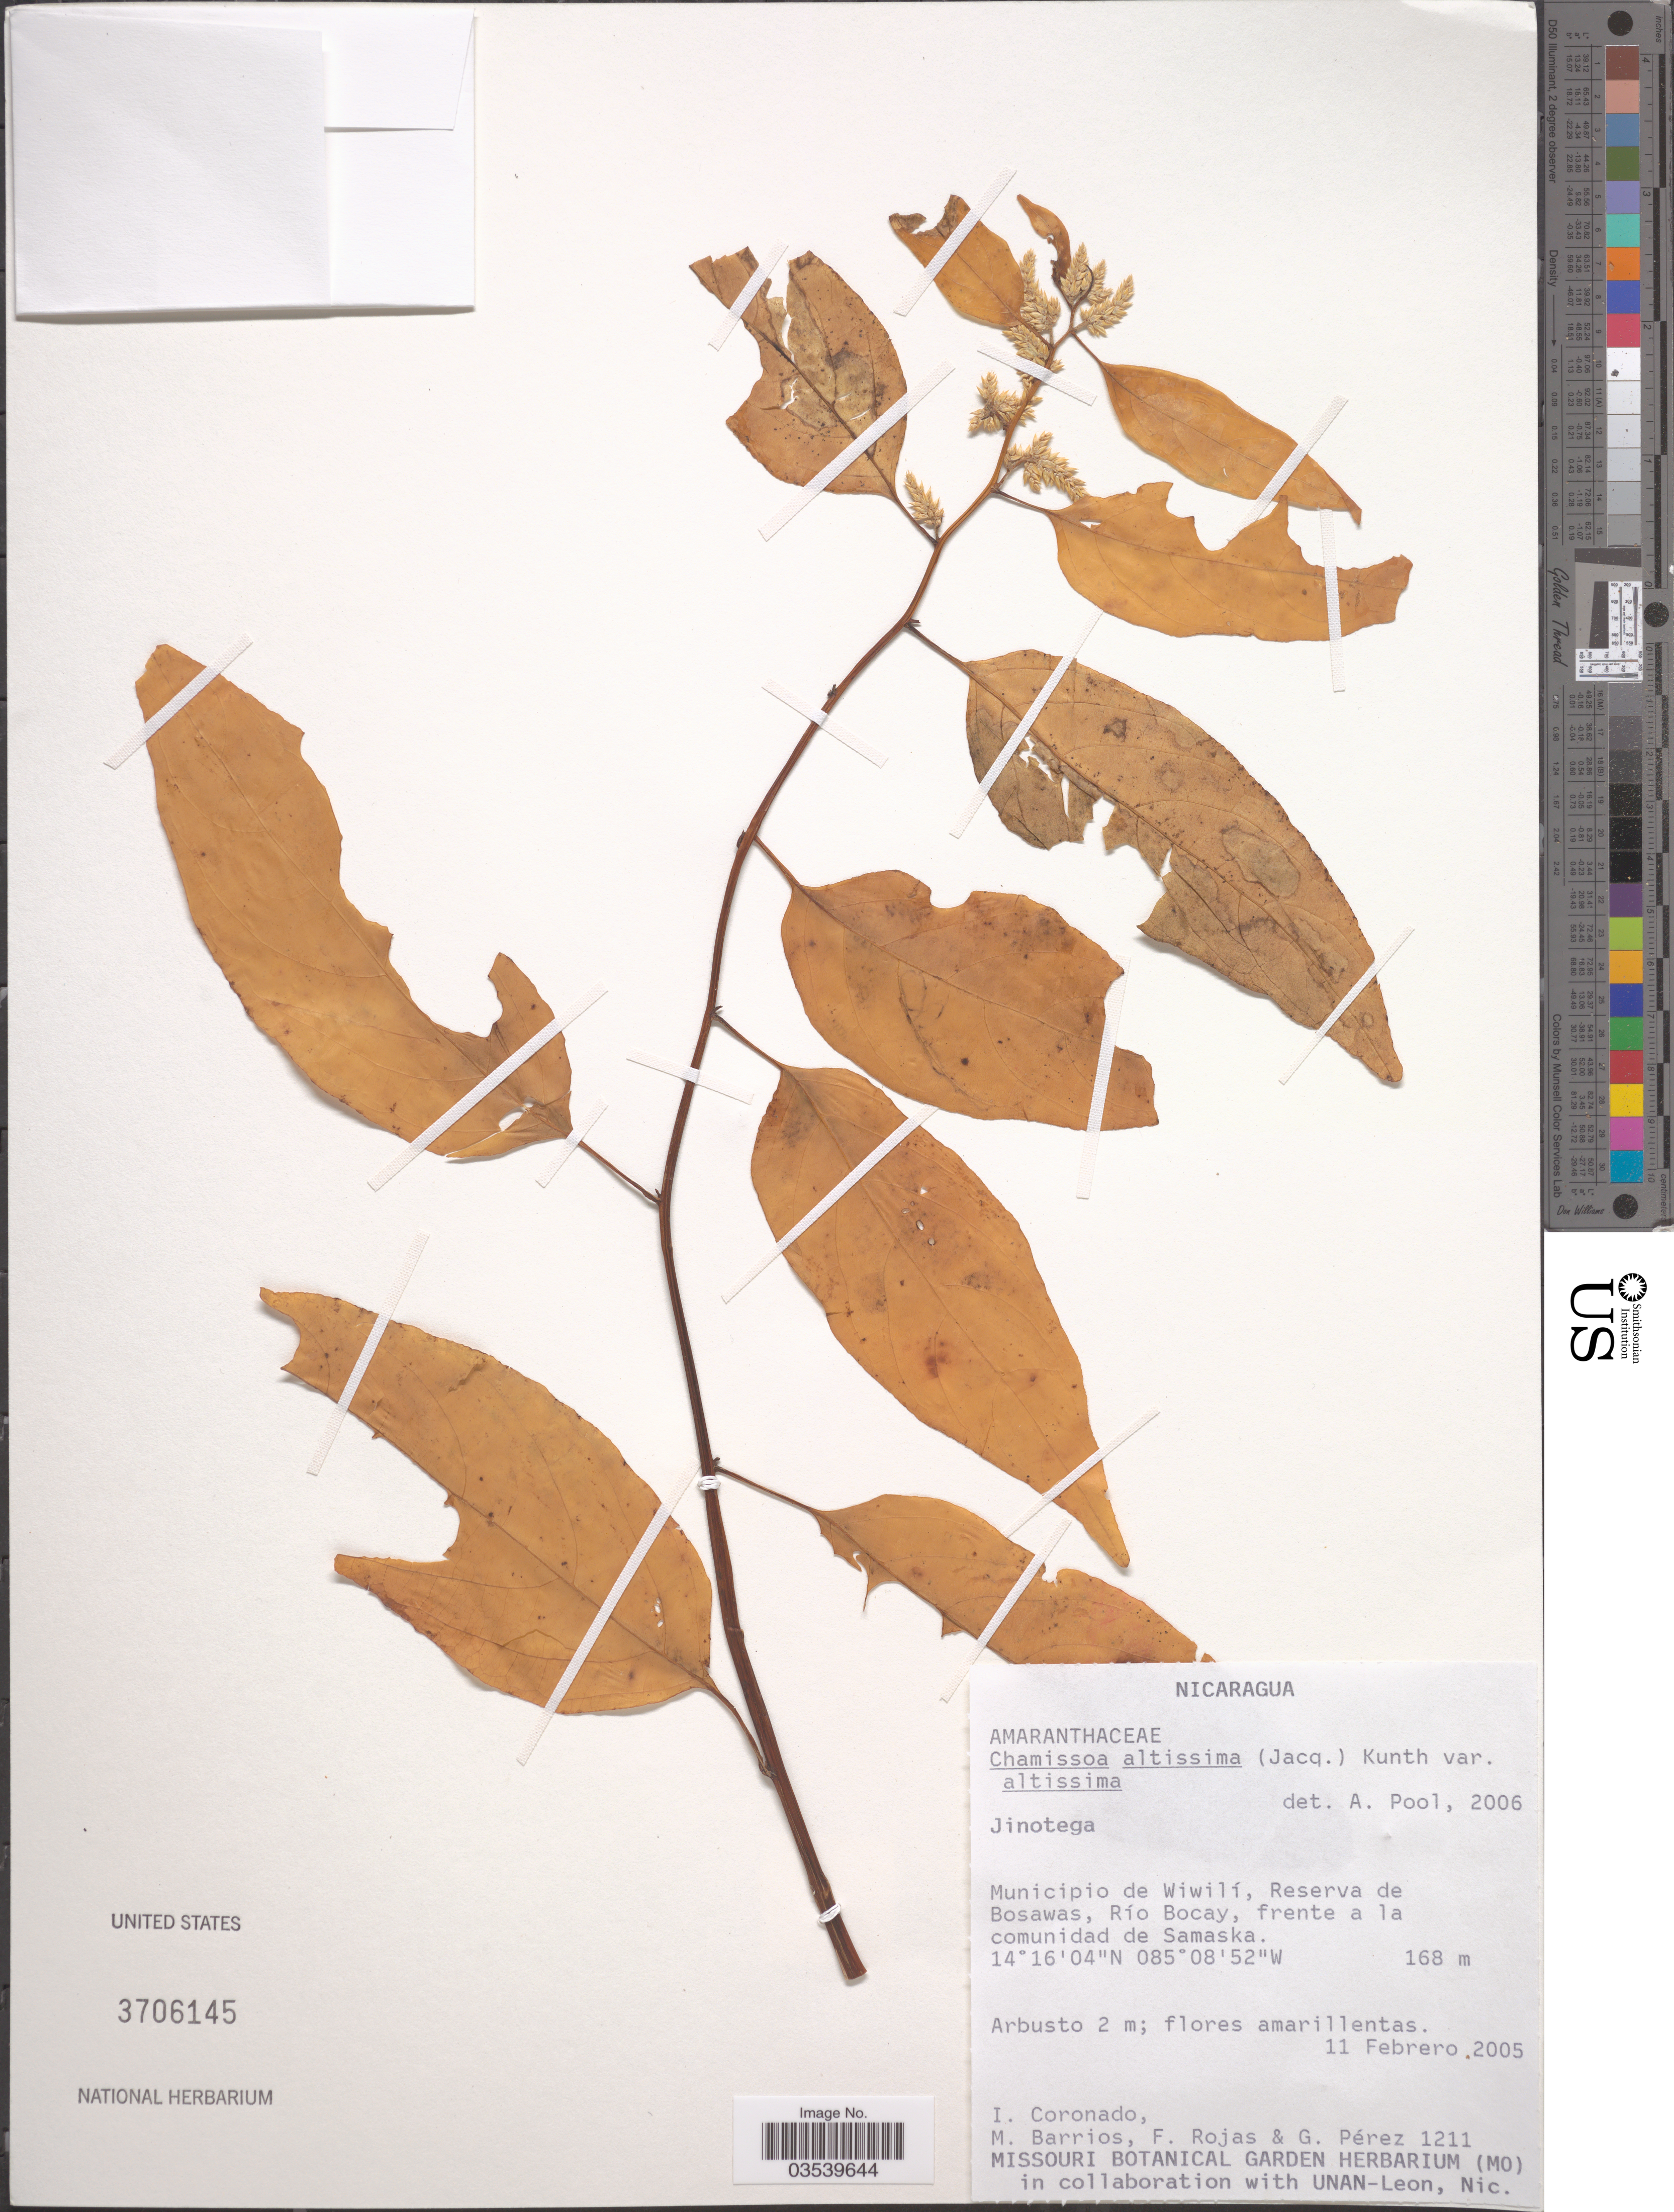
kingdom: Plantae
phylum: Tracheophyta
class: Magnoliopsida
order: Caryophyllales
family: Amaranthaceae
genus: Chamissoa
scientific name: Chamissoa altissima var. altissima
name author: (Jacq.) Kunth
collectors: I. Coronado, M. Barrios, F. Rojas & G. Perez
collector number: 1211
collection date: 2005-02-11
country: Nicaragua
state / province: Jinotega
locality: Municipio de Wiwilí, Reserva de Bosawas. Río Bocay, frente a la comunidad de Samaska.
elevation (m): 168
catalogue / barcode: US 3706145